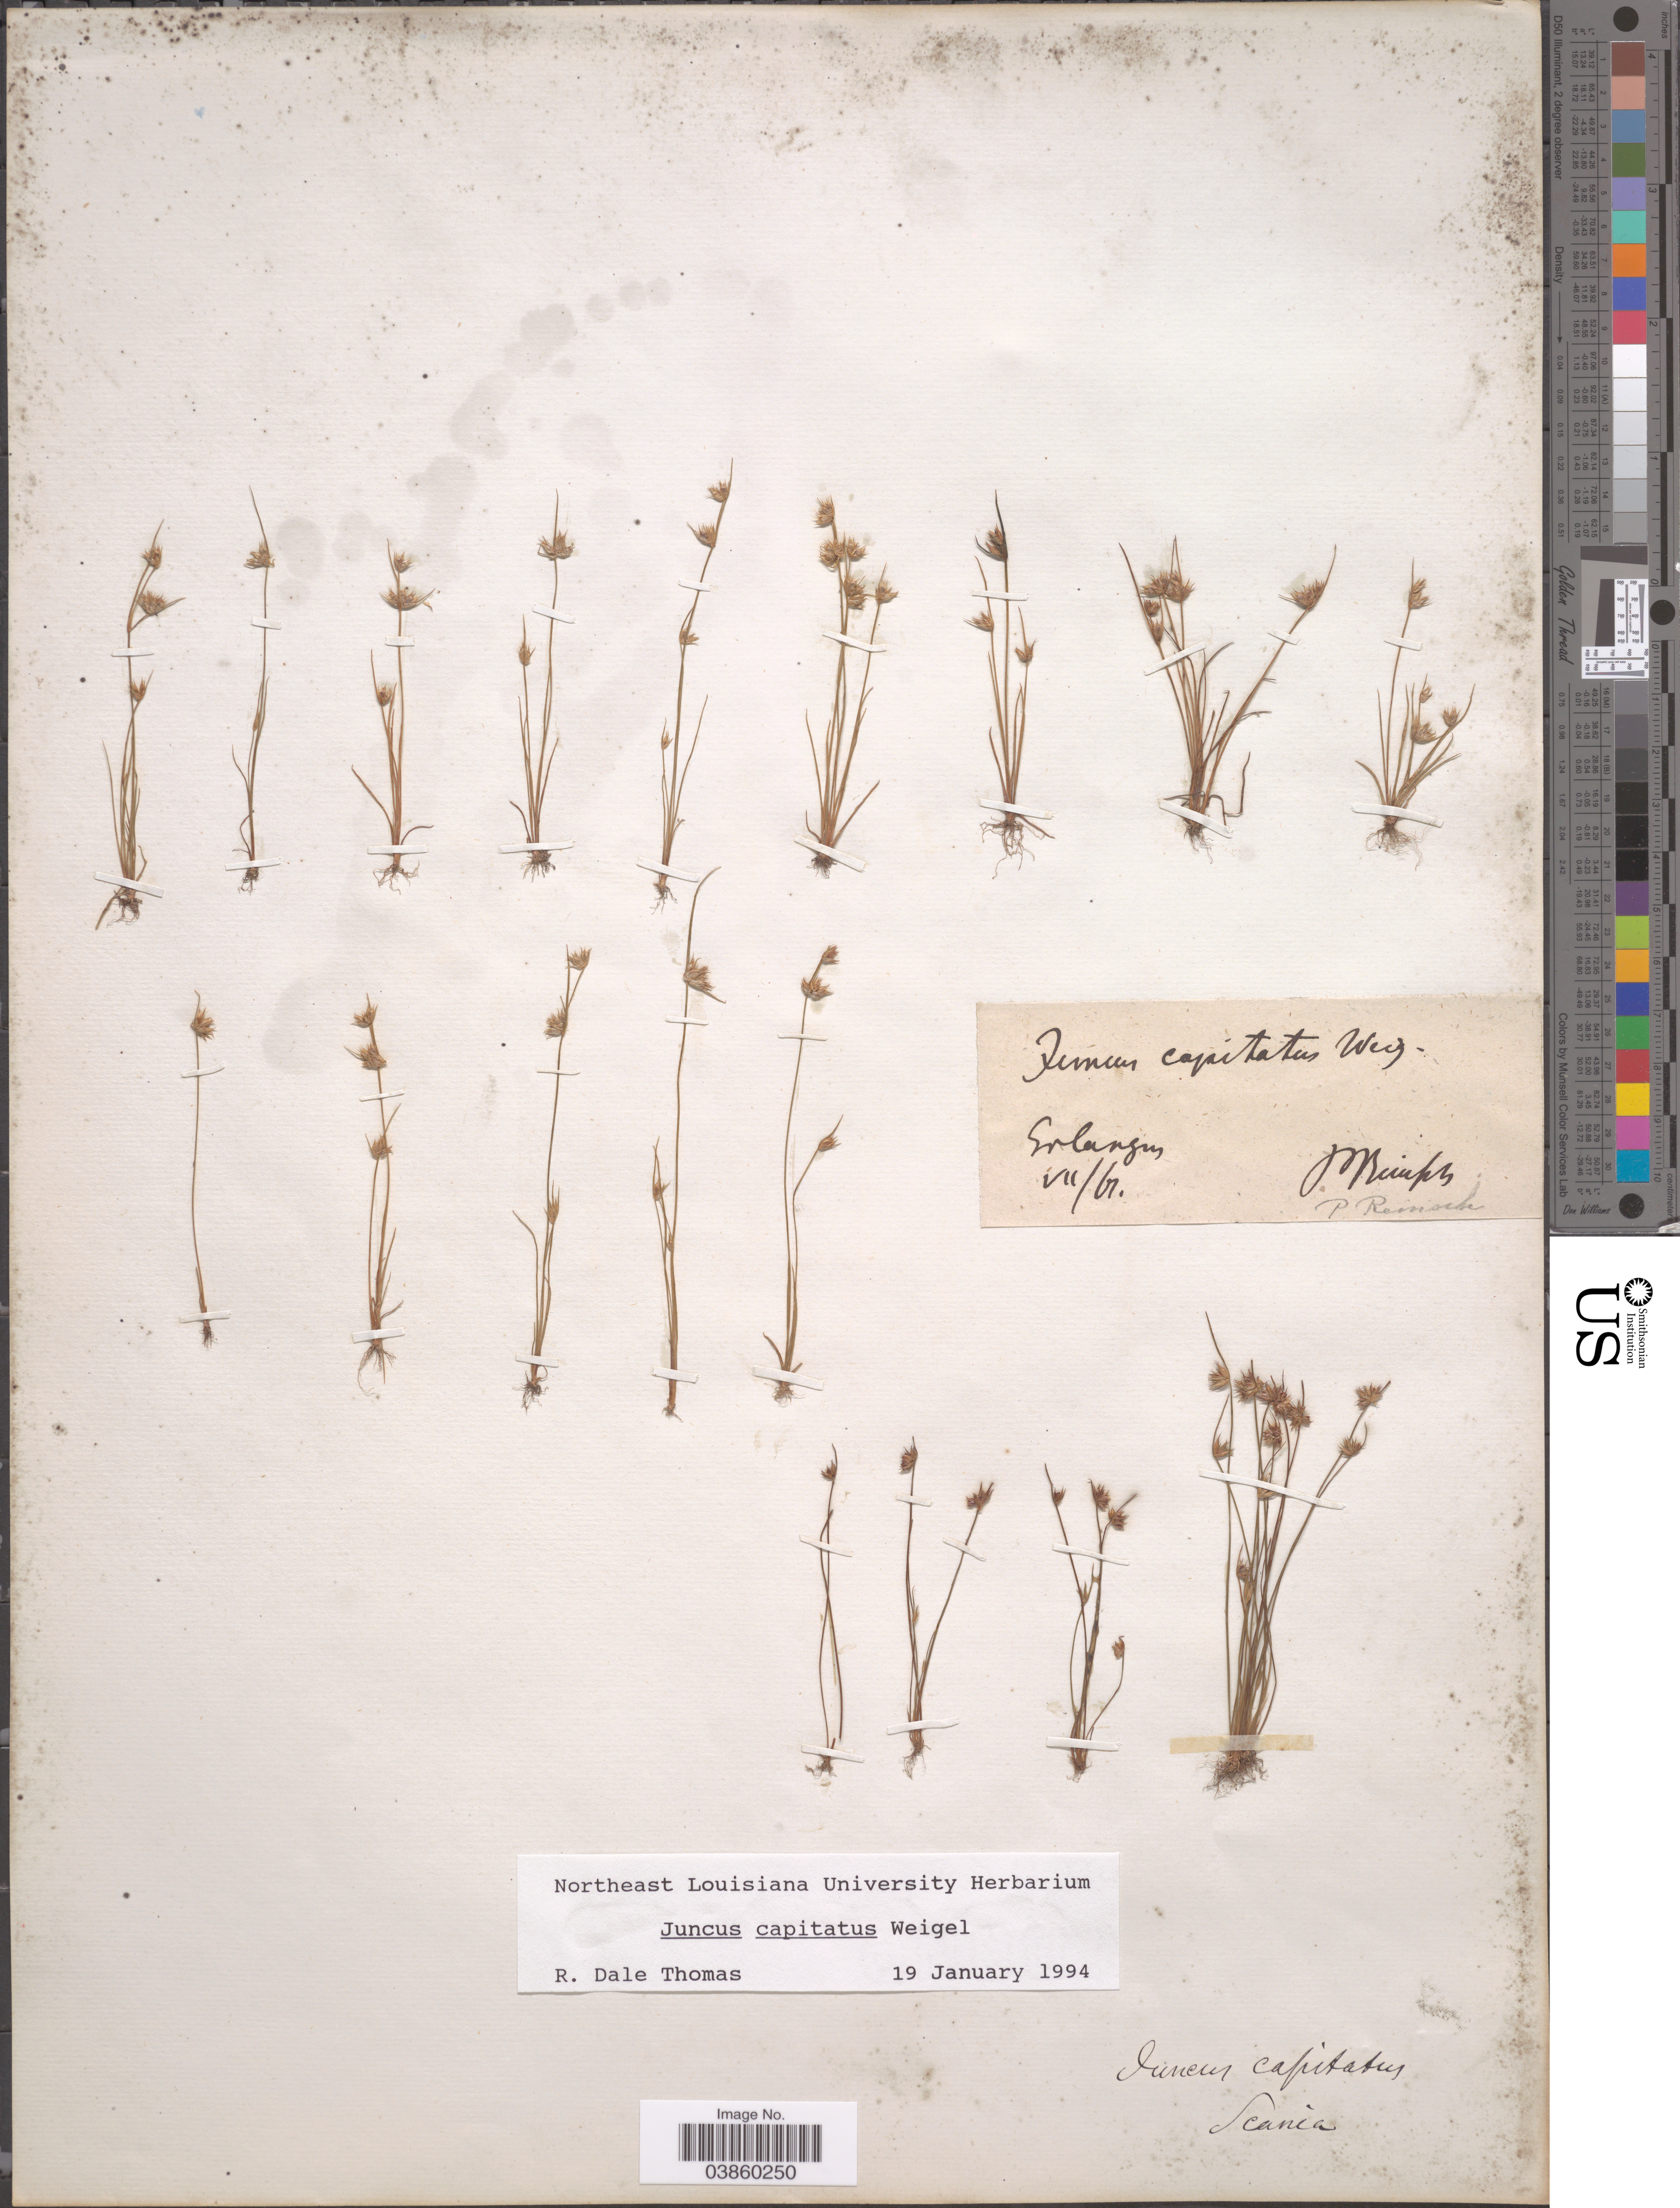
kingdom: Plantae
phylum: Tracheophyta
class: Liliopsida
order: Poales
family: Juncaceae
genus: Juncus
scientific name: Juncus capitatus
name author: Weigel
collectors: P. Reinsch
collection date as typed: Transcribed d/m/y: /7/61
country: Germany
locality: Erlangen.